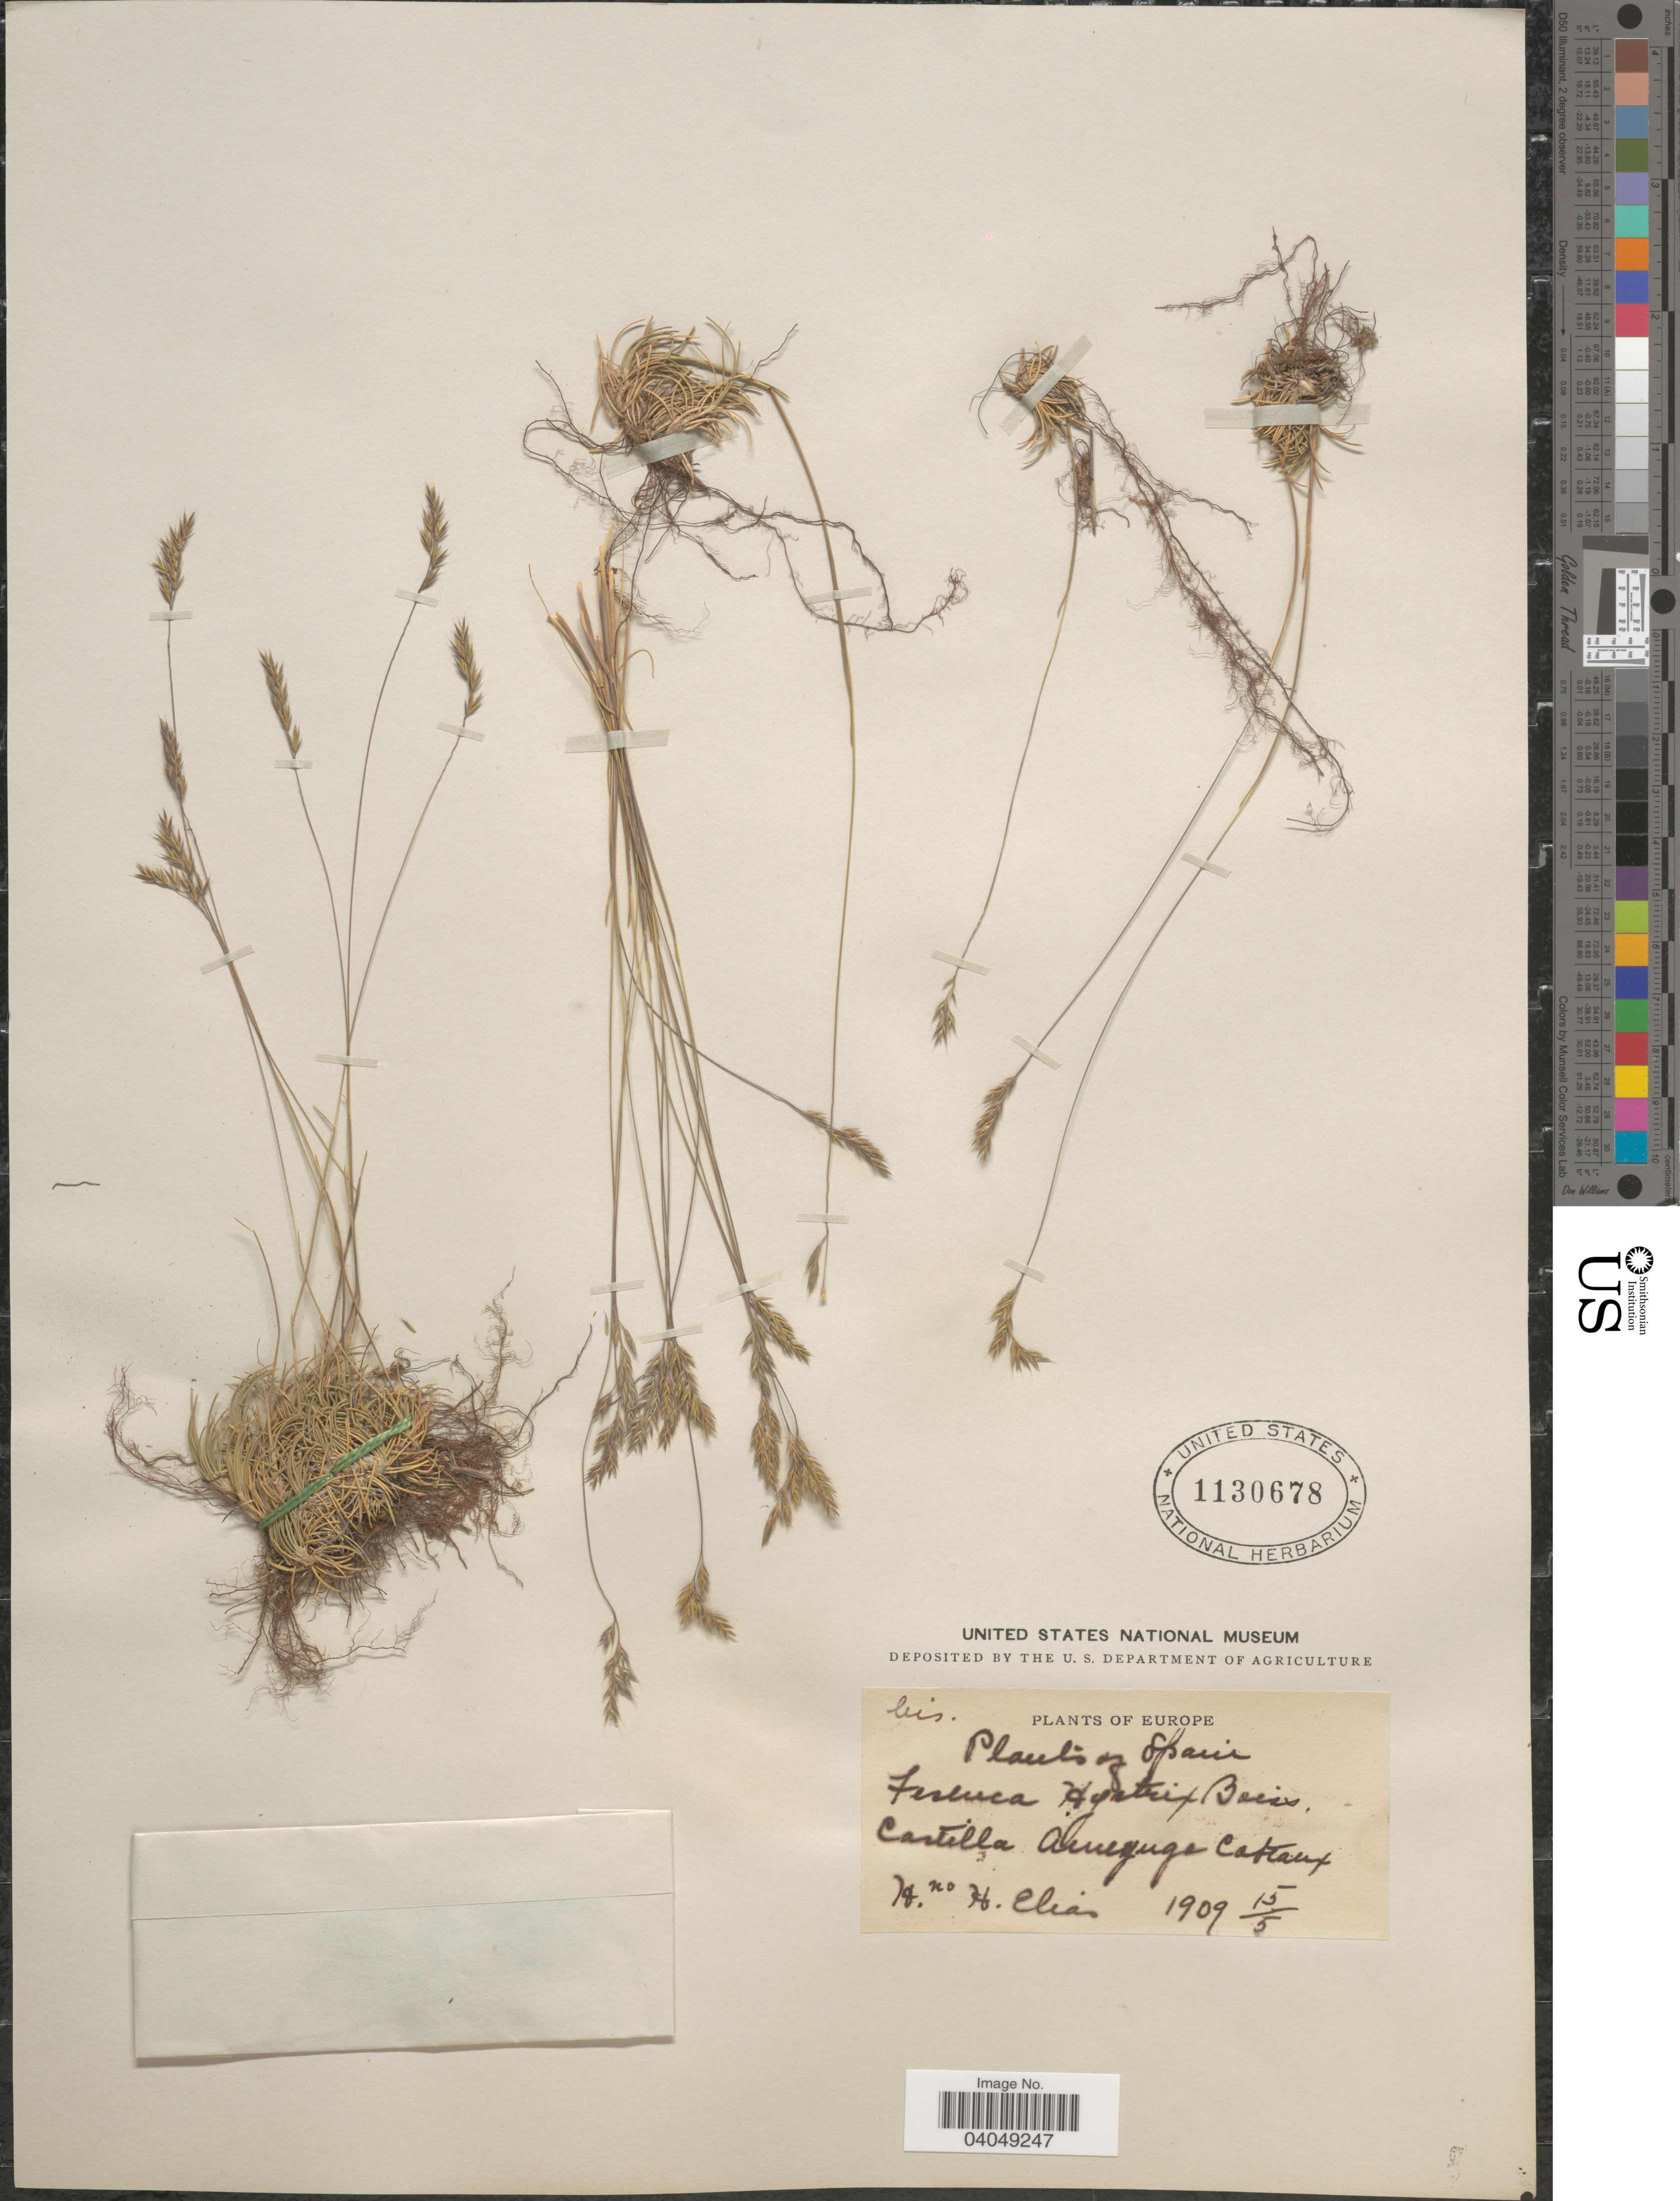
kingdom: Plantae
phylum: Tracheophyta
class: Liliopsida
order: Poales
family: Poaceae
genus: Festuca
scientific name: Festuca hystrix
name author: Boiss.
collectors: Bro. Elias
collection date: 1909-05-15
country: Spain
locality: Castilla Ameyugo Coteaux.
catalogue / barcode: US 1130678